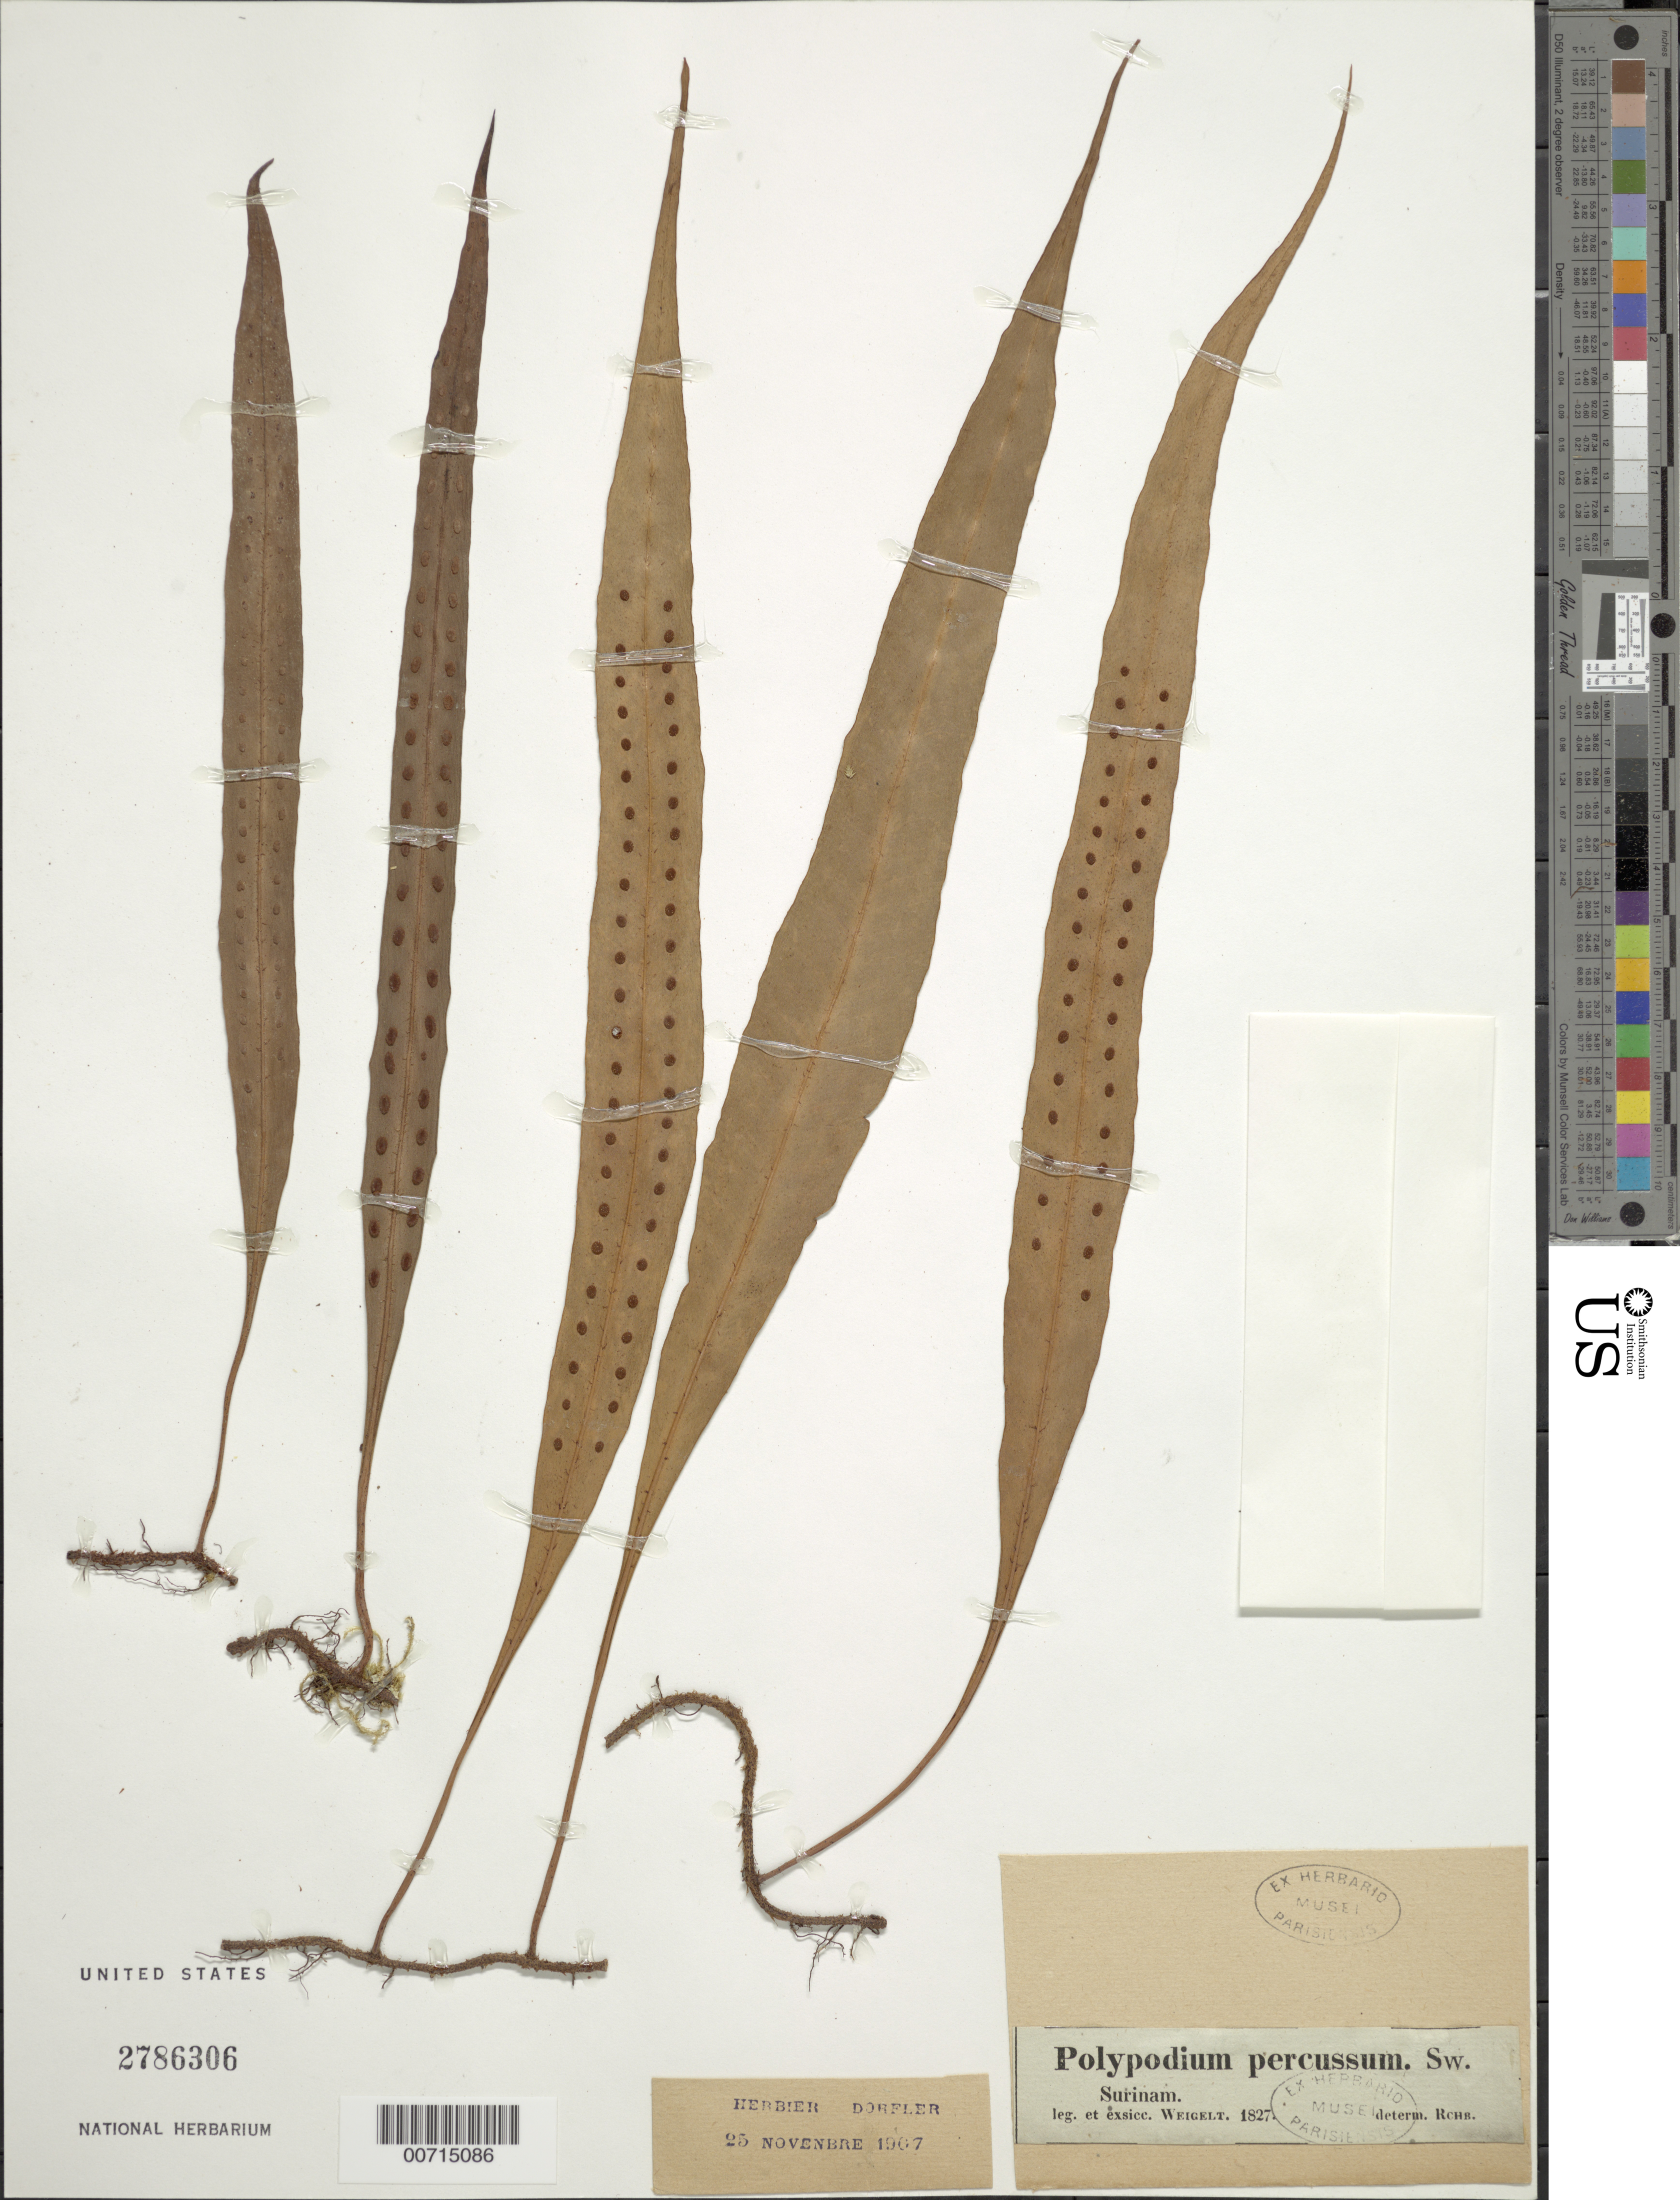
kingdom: Plantae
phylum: Tracheophyta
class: Polypodiopsida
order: Polypodiales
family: Polypodiaceae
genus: Microgramma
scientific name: Microgramma percussa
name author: (Cav.) de la Sota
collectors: C. Weigelt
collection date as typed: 1827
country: Suriname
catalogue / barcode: US 2786306